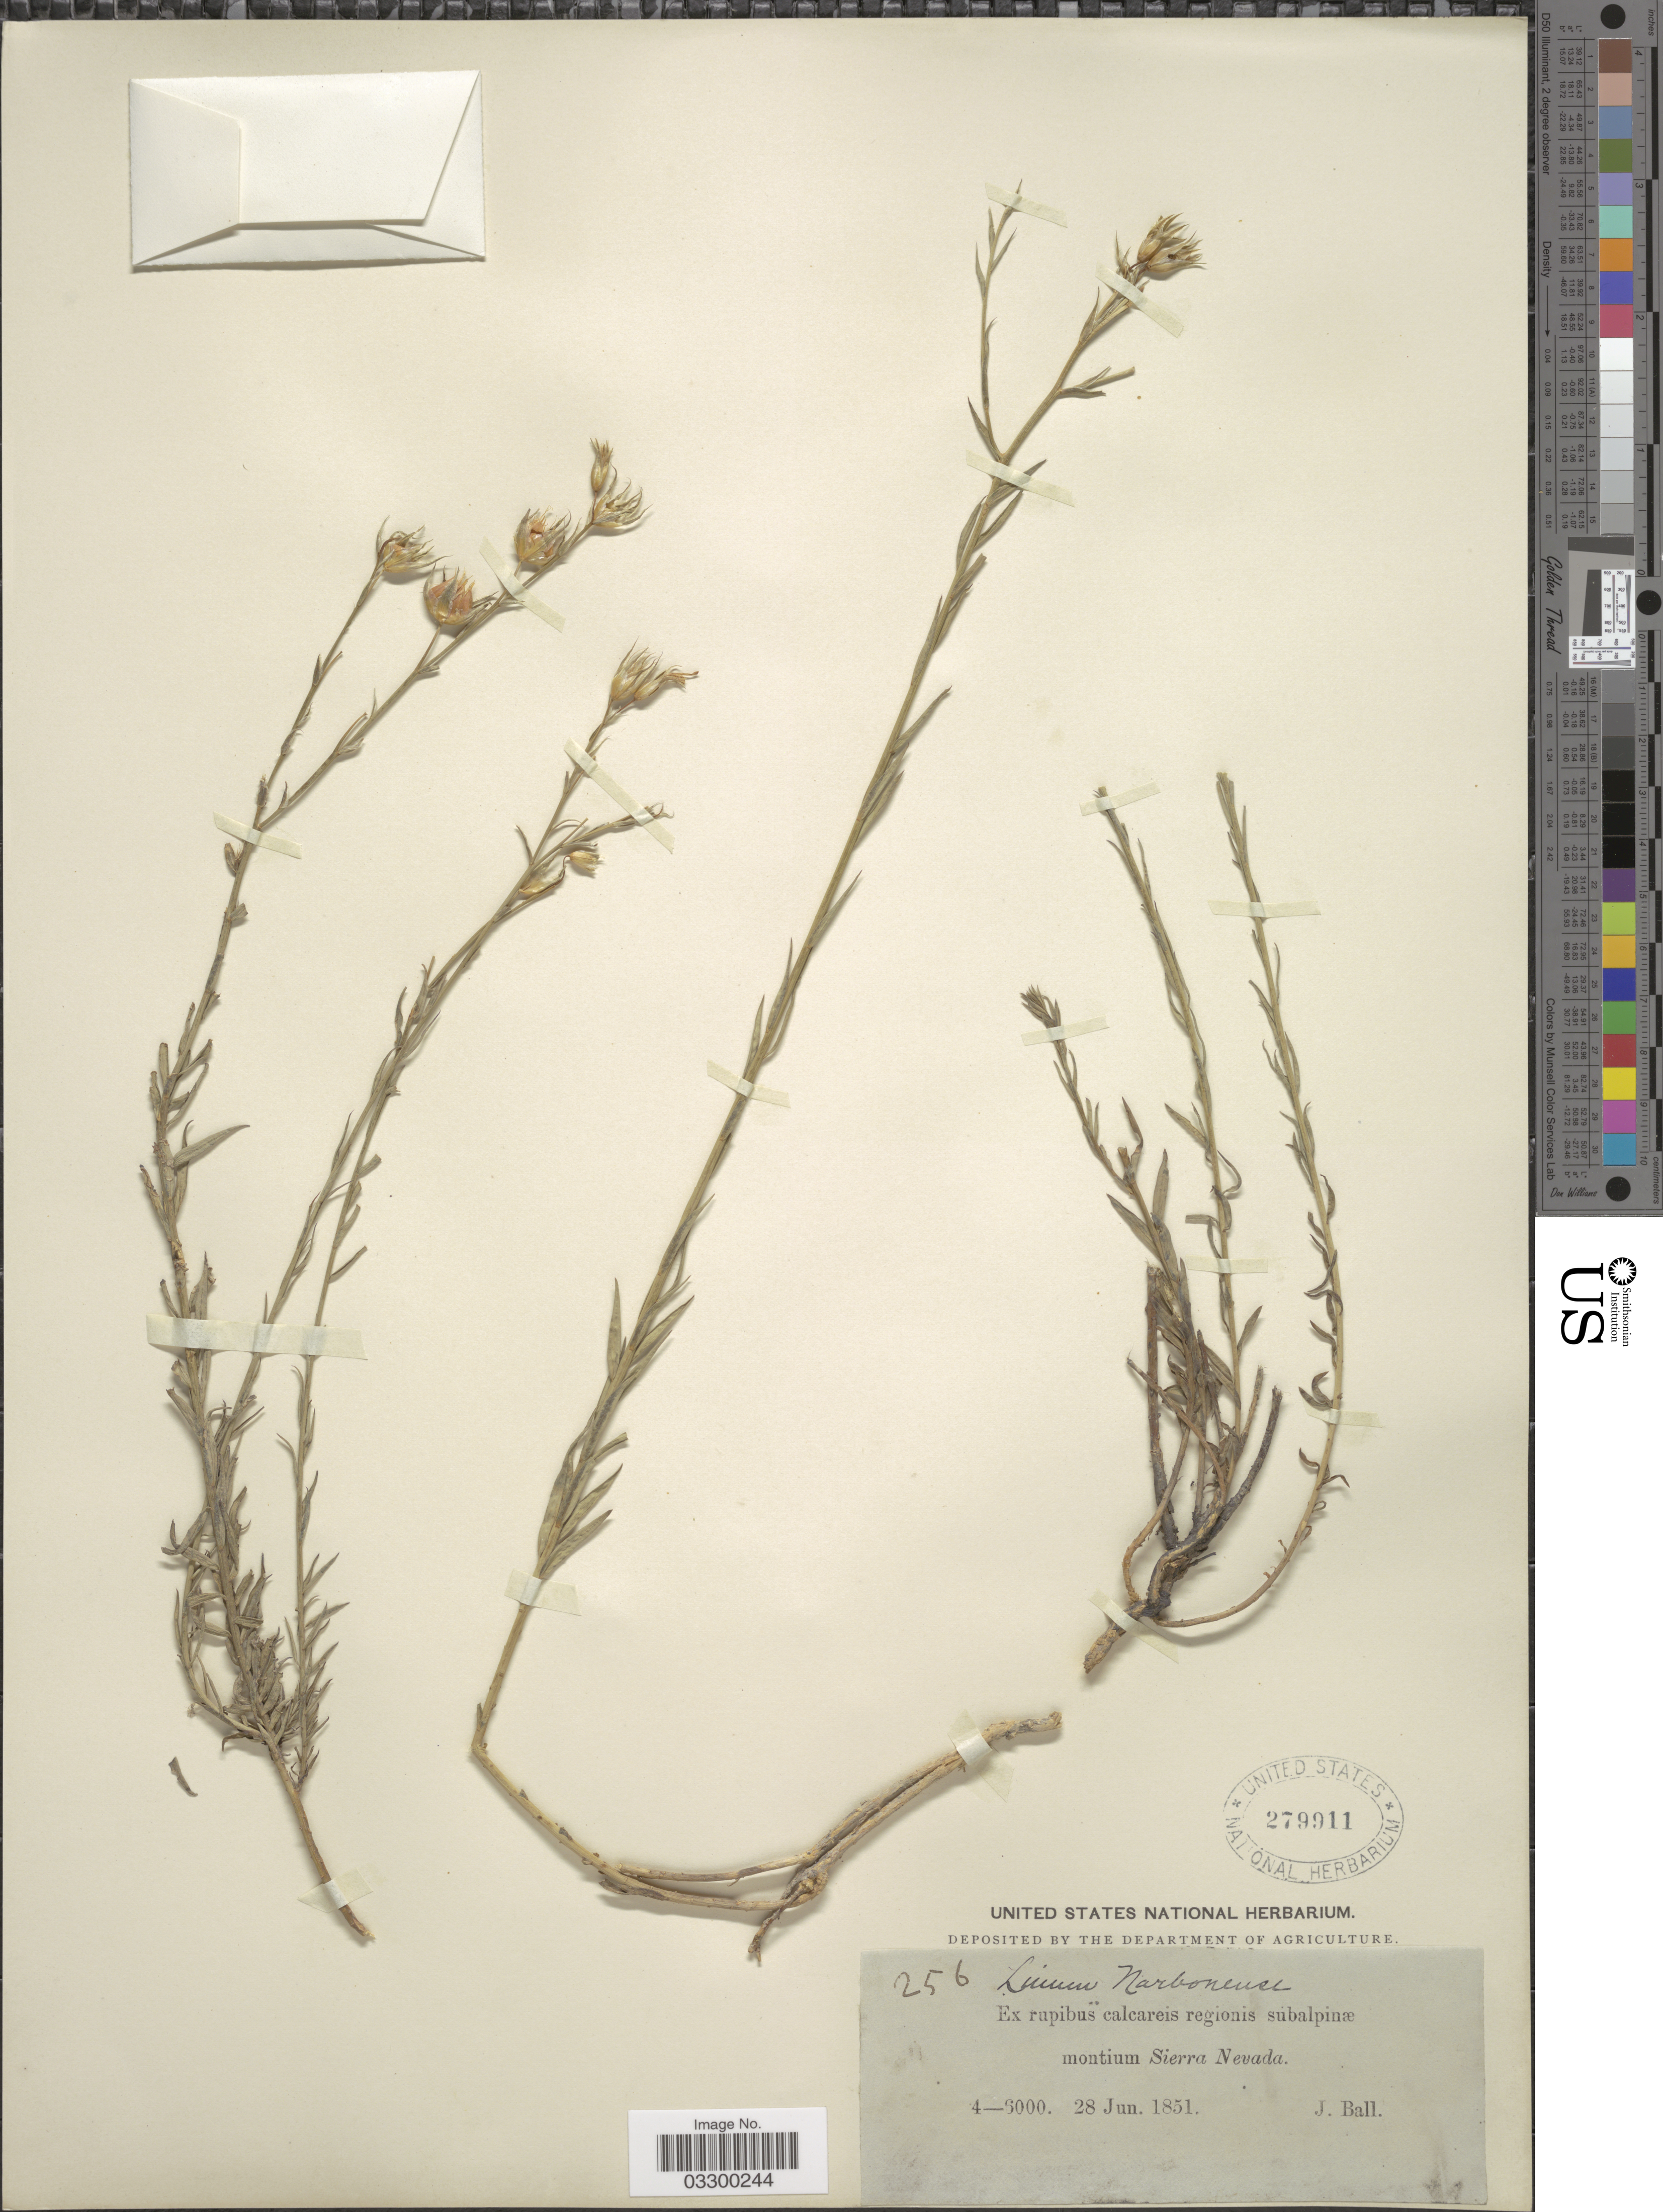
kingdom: Plantae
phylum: Tracheophyta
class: Magnoliopsida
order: Malpighiales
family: Linaceae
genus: Linum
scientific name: Linum narbonense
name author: L.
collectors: J. Ball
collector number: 256?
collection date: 1851-06-28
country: Spain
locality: Ex rupibus calcareis regionis subalpinæ montium Sierra Nevada.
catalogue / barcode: US 279911